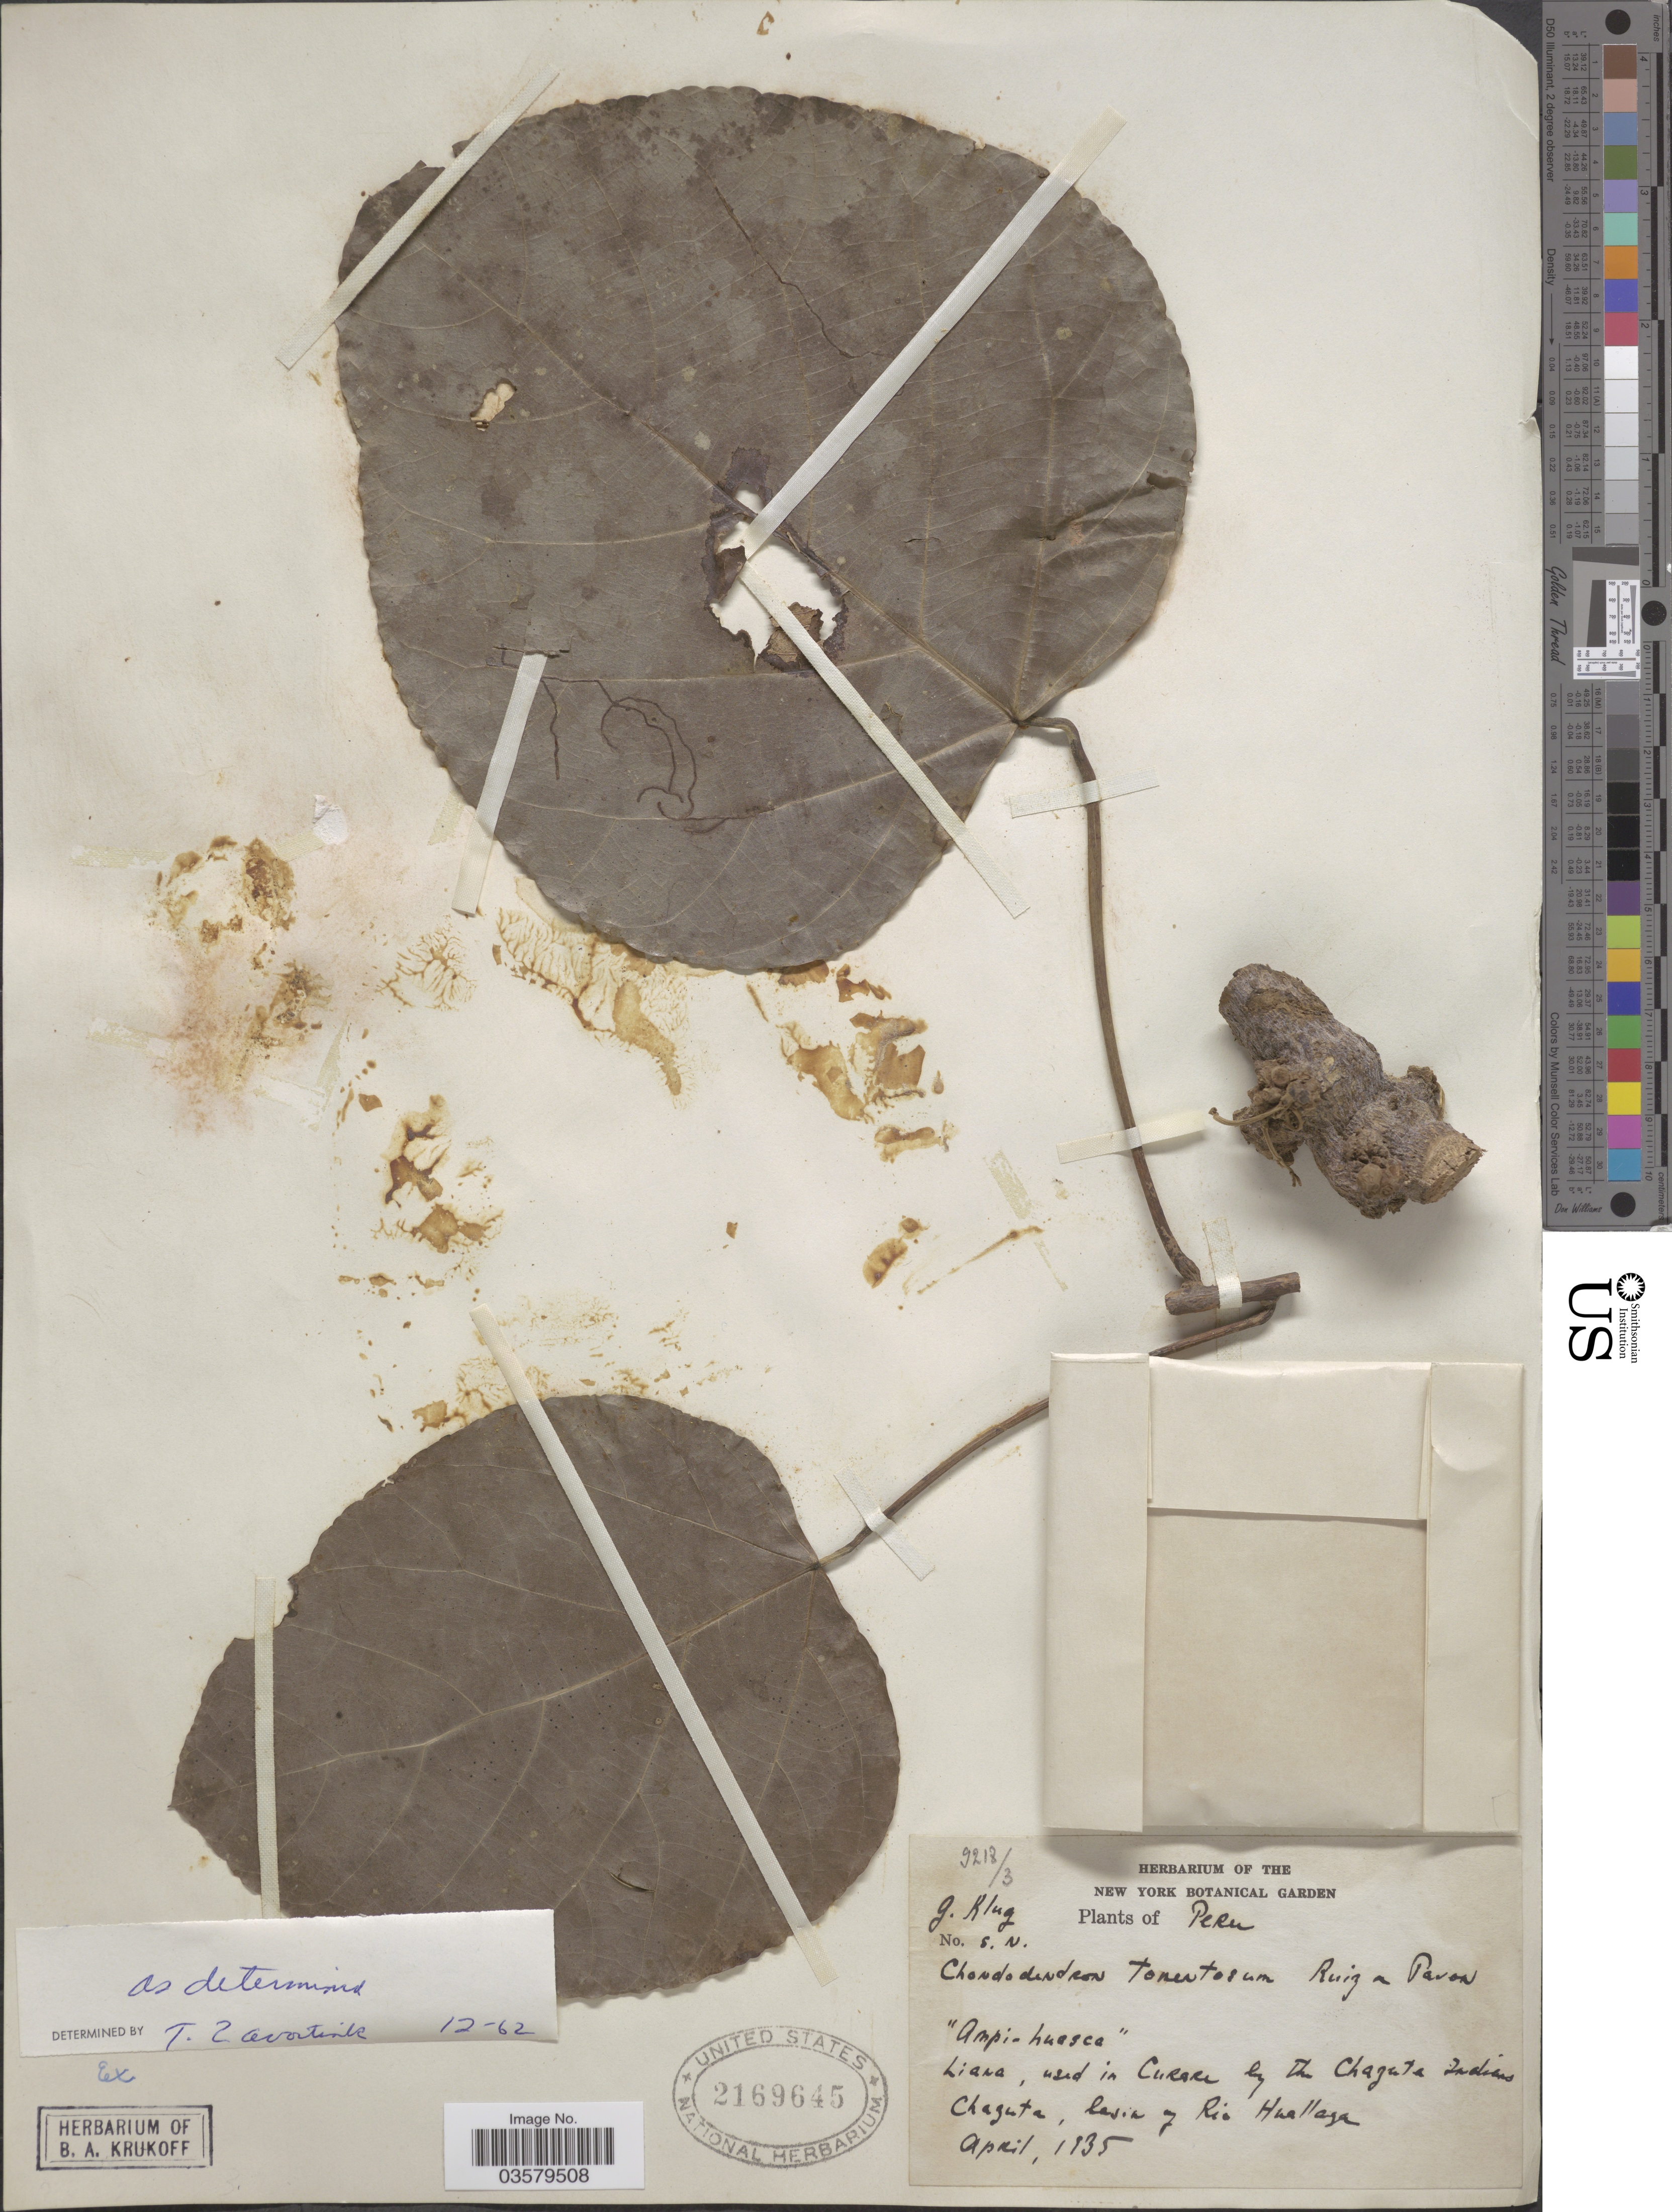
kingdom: Plantae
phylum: Tracheophyta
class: Magnoliopsida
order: Ranunculales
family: Menispermaceae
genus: Chondrodendron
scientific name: Chondrodendron tomentosum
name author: Ruiz & Pav.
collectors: G. Klug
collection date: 1935-04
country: Peru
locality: Chazuta, basin of Río Huallaga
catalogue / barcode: US 2169645